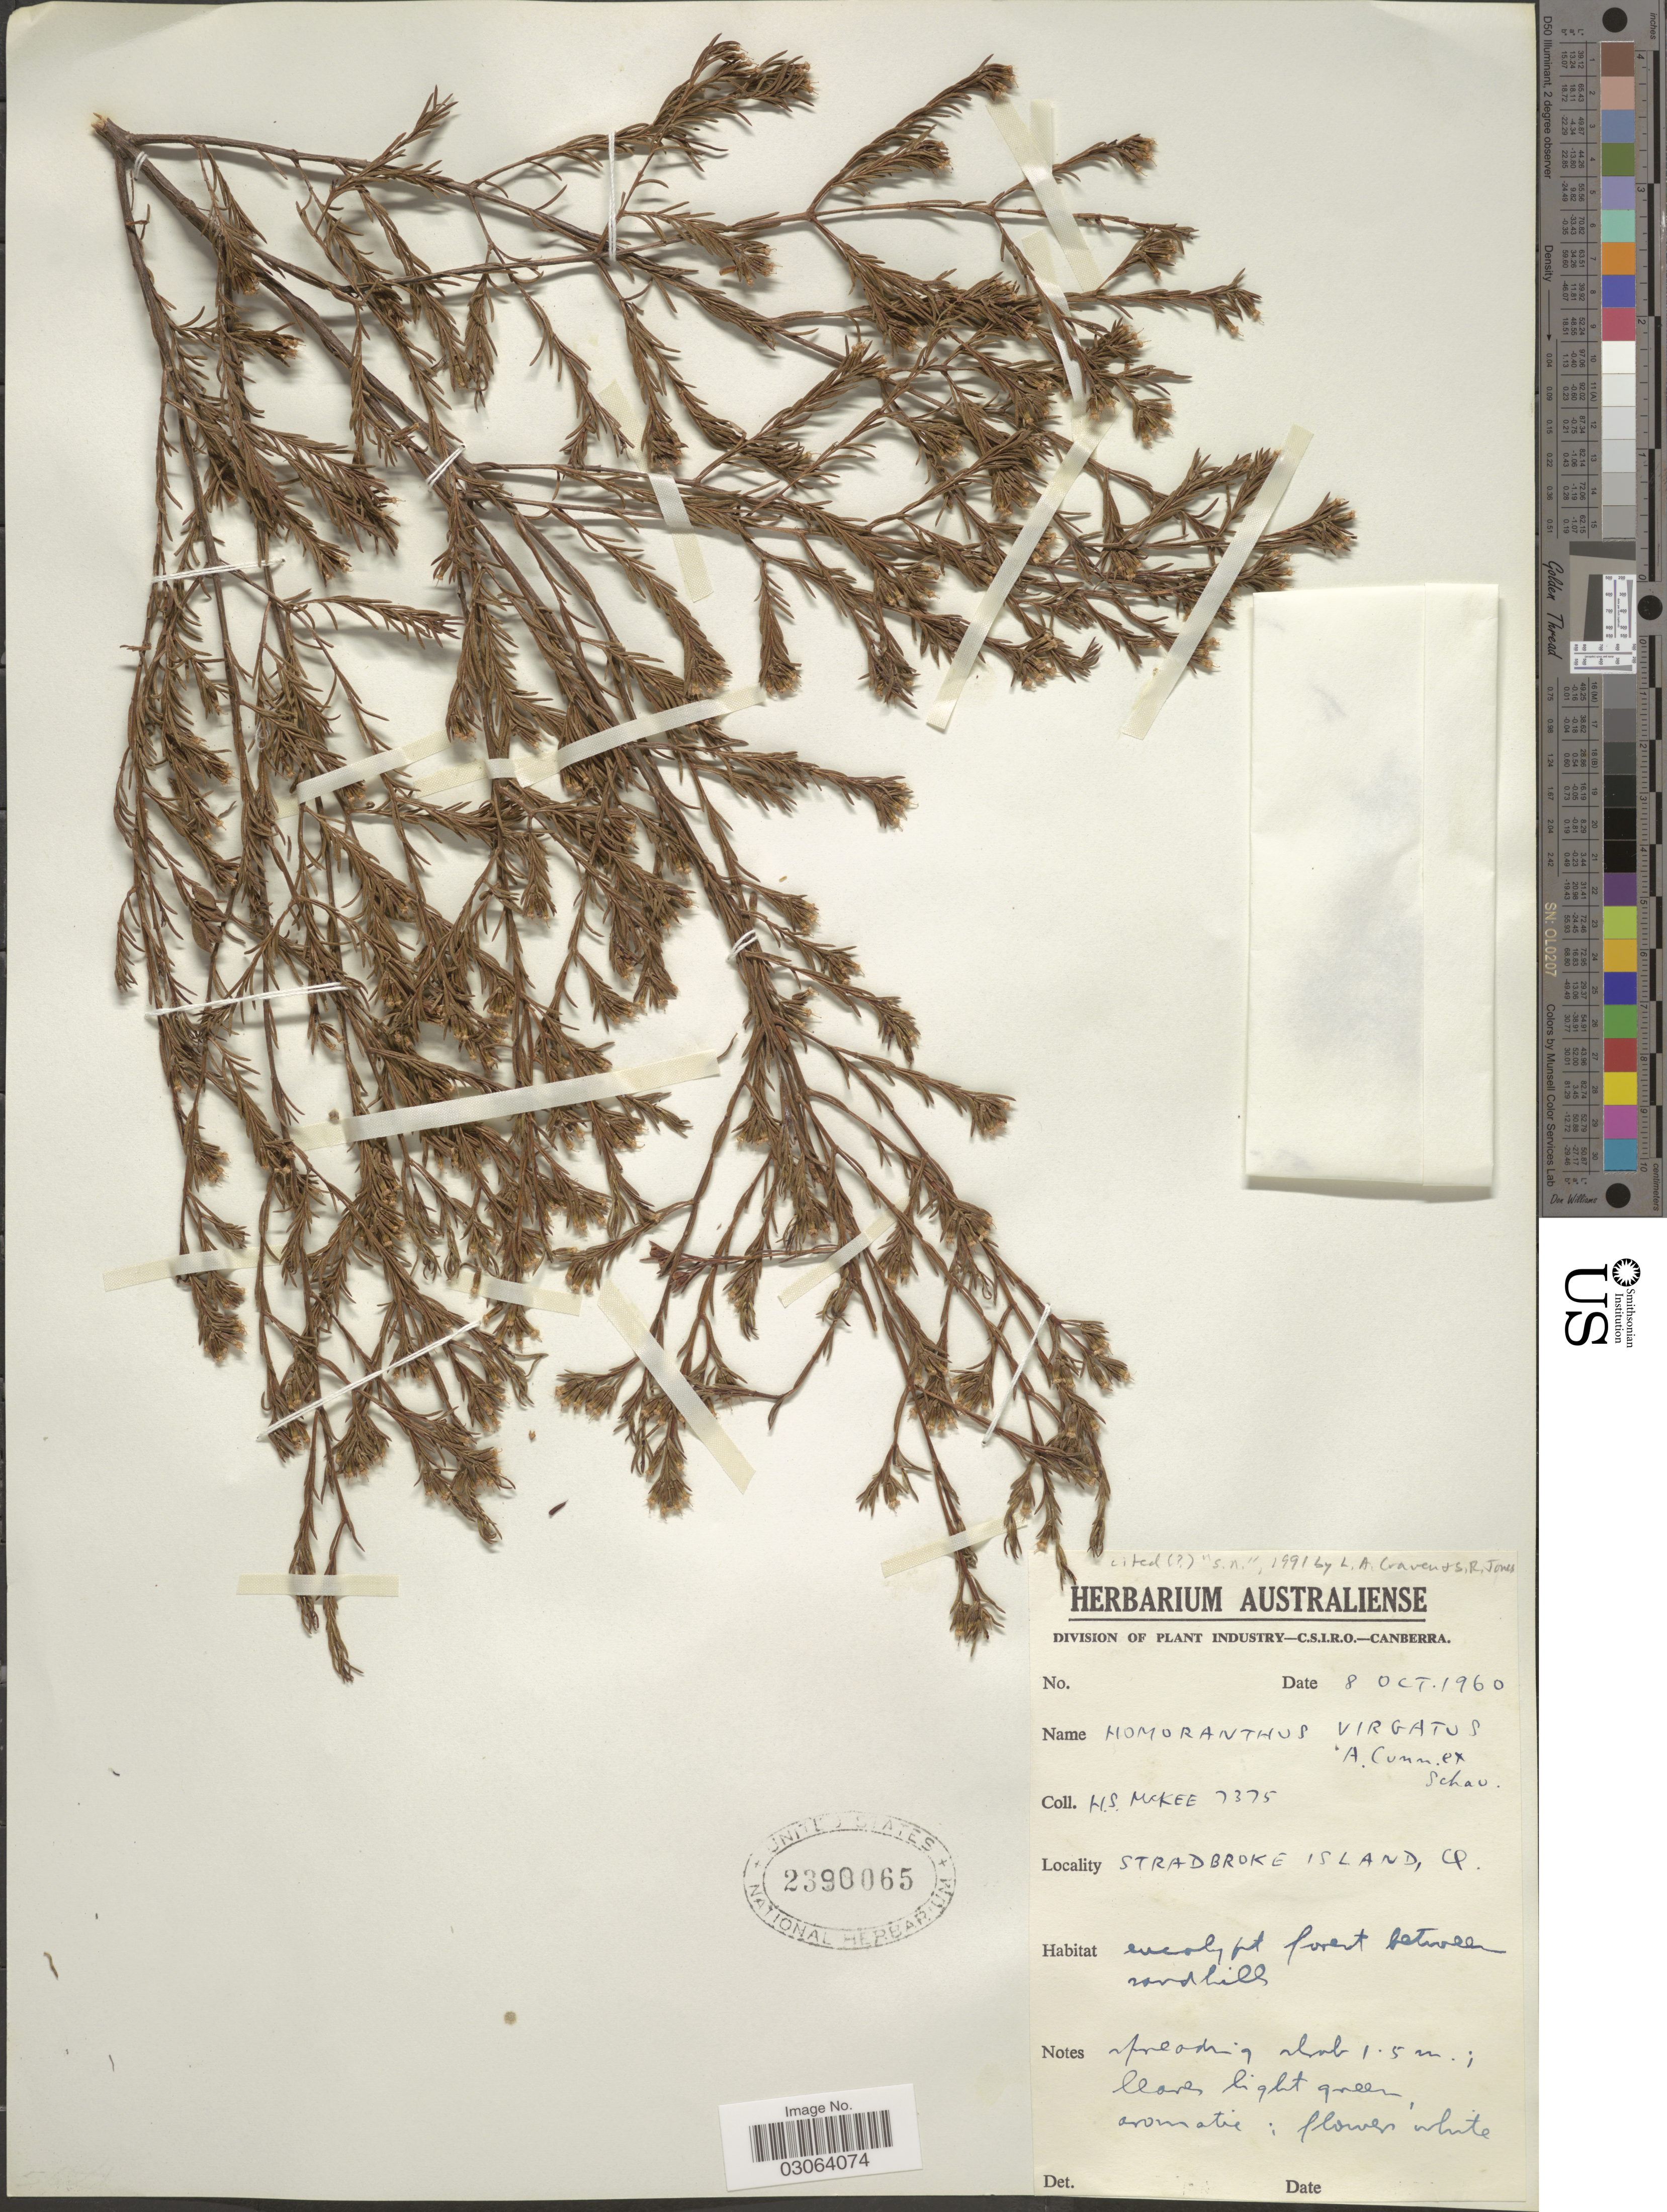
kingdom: Plantae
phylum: Tracheophyta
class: Magnoliopsida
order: Myrtales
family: Myrtaceae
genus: Homoranthus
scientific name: Homoranthus virgatus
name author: A. Cunn. ex Schauer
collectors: H. S. McKee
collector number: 7375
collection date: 1960-10-08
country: Australia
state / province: Queensland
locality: Stradbroke Island, Q.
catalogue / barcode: US 2390065